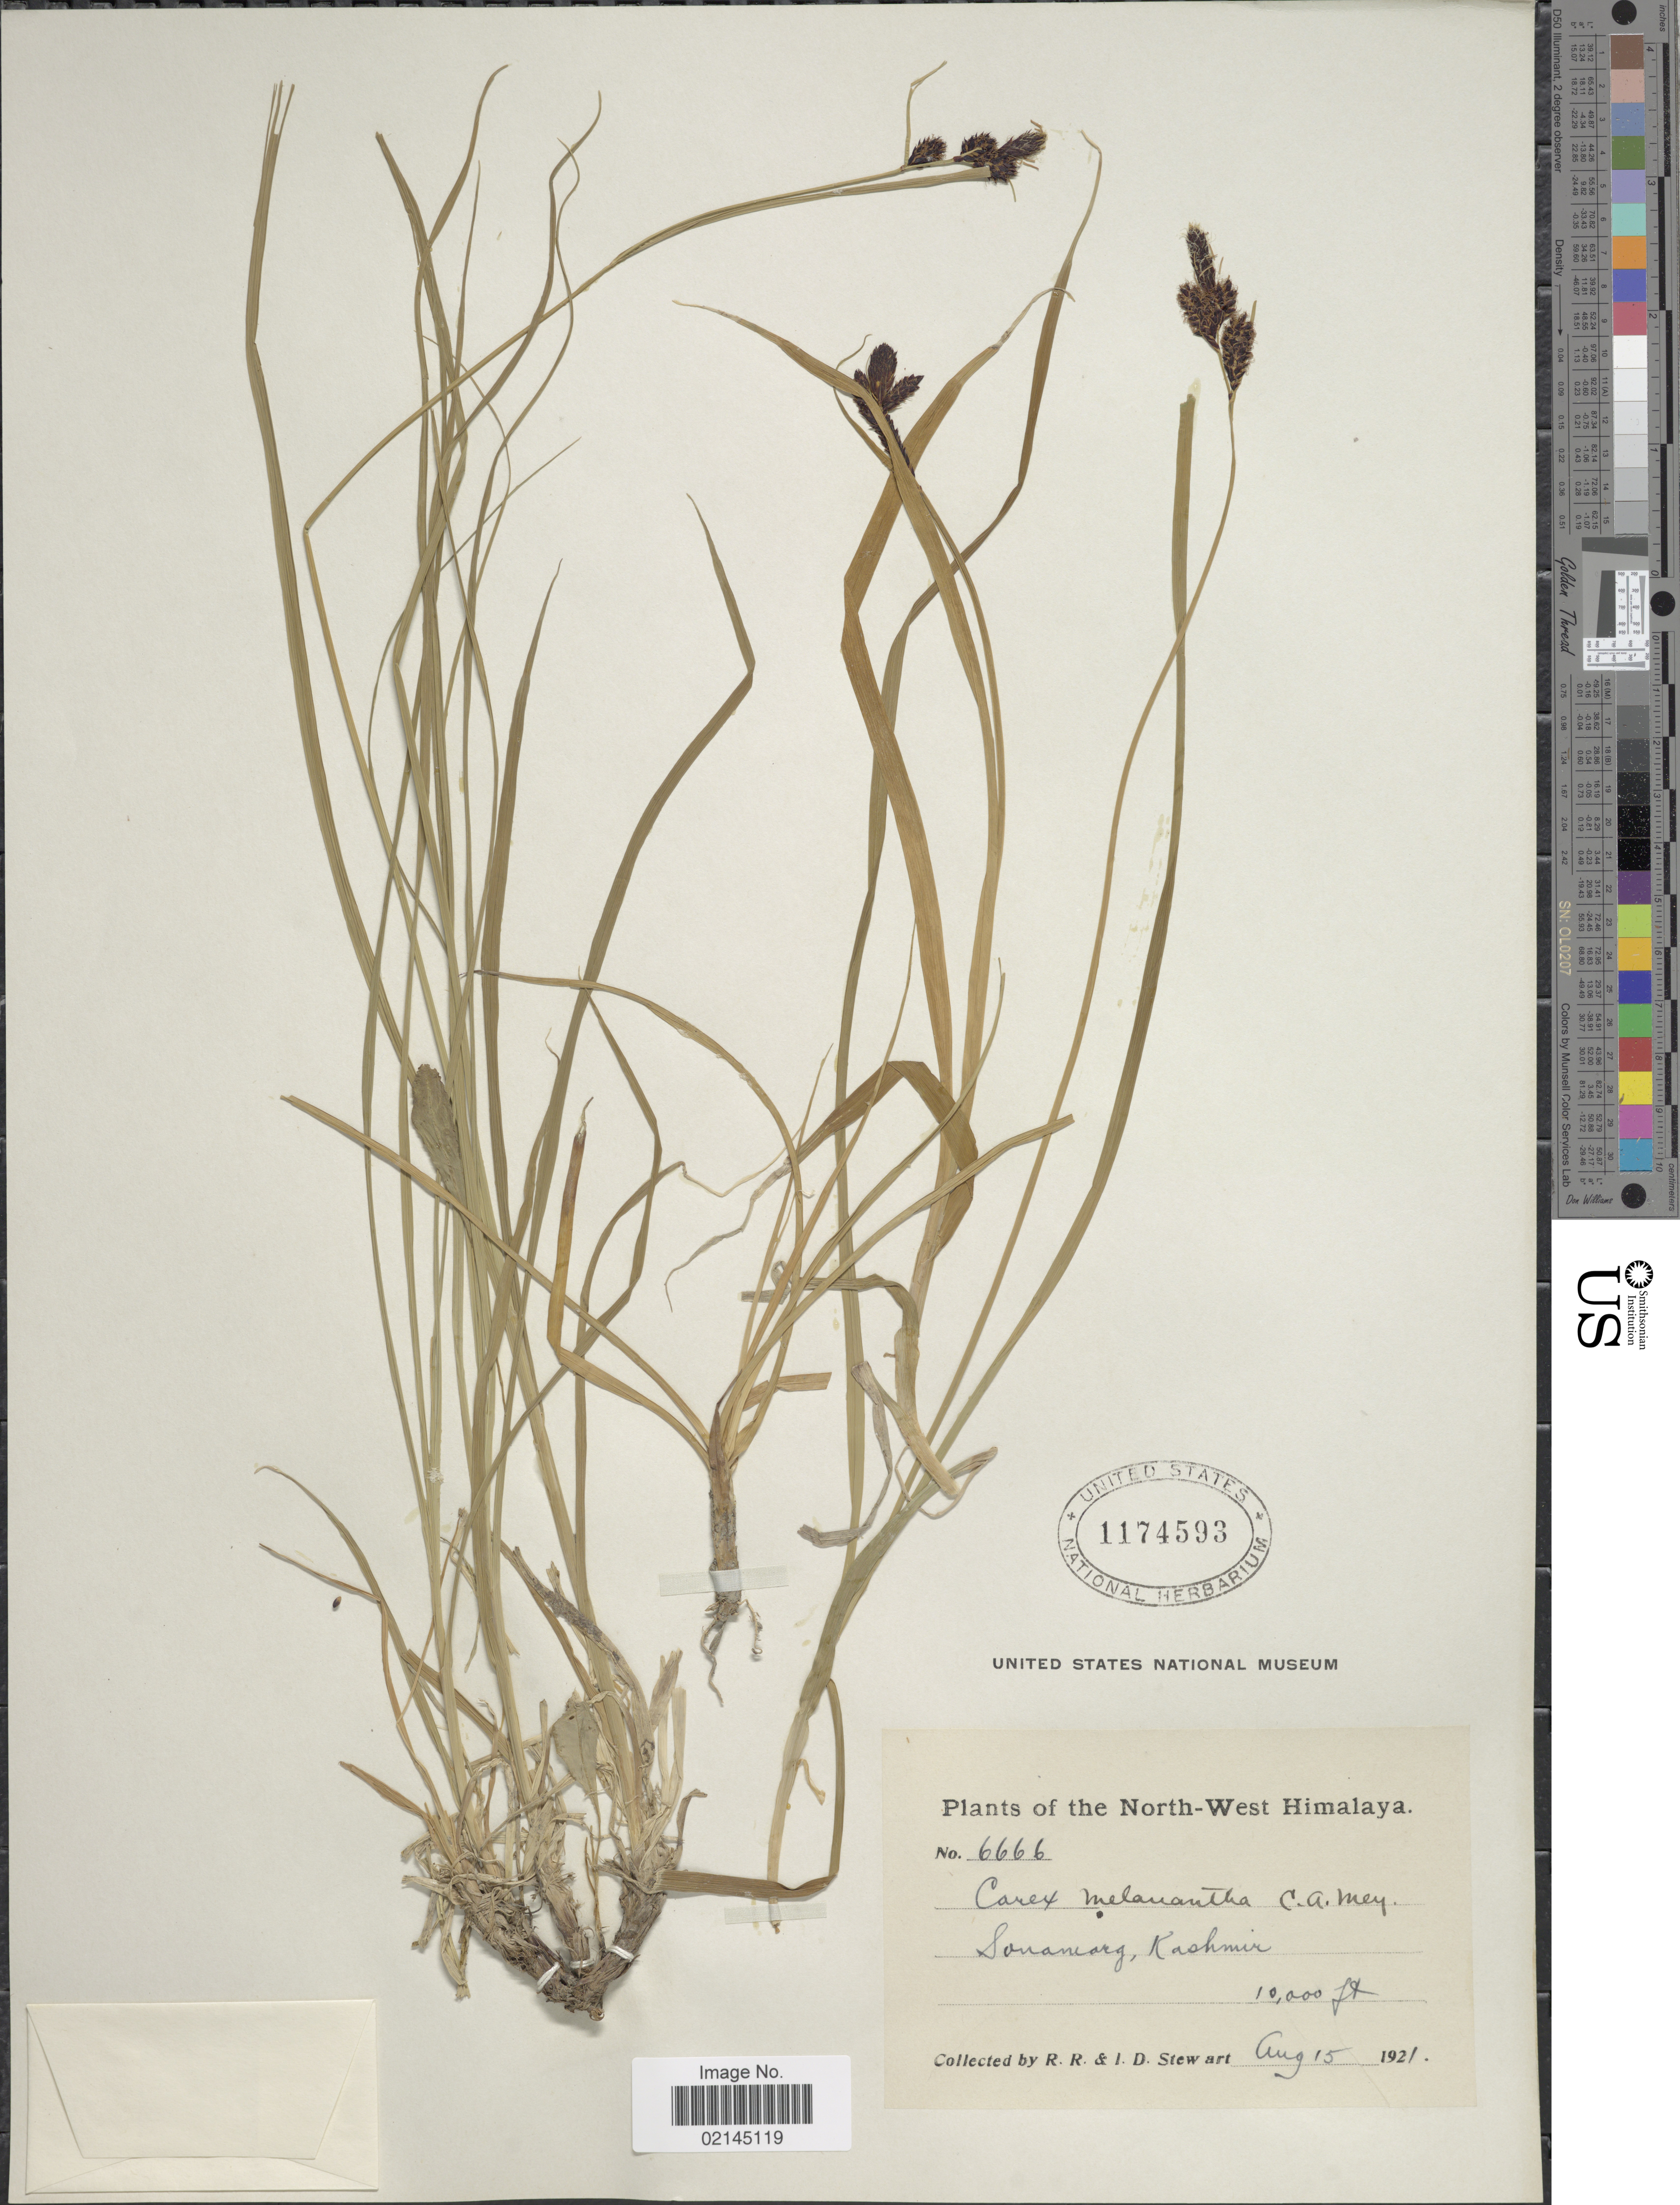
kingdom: Plantae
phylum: Tracheophyta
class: Liliopsida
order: Poales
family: Cyperaceae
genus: Carex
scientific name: Carex melanantha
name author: C.A. Mey.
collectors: R. R. Stewart & I. Stewart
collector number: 6666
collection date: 1921-08-15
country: India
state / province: Jammu and Kashmir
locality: North-West Himalaya, Sonamarg, Kashmir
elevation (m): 3048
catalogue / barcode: US 1174593